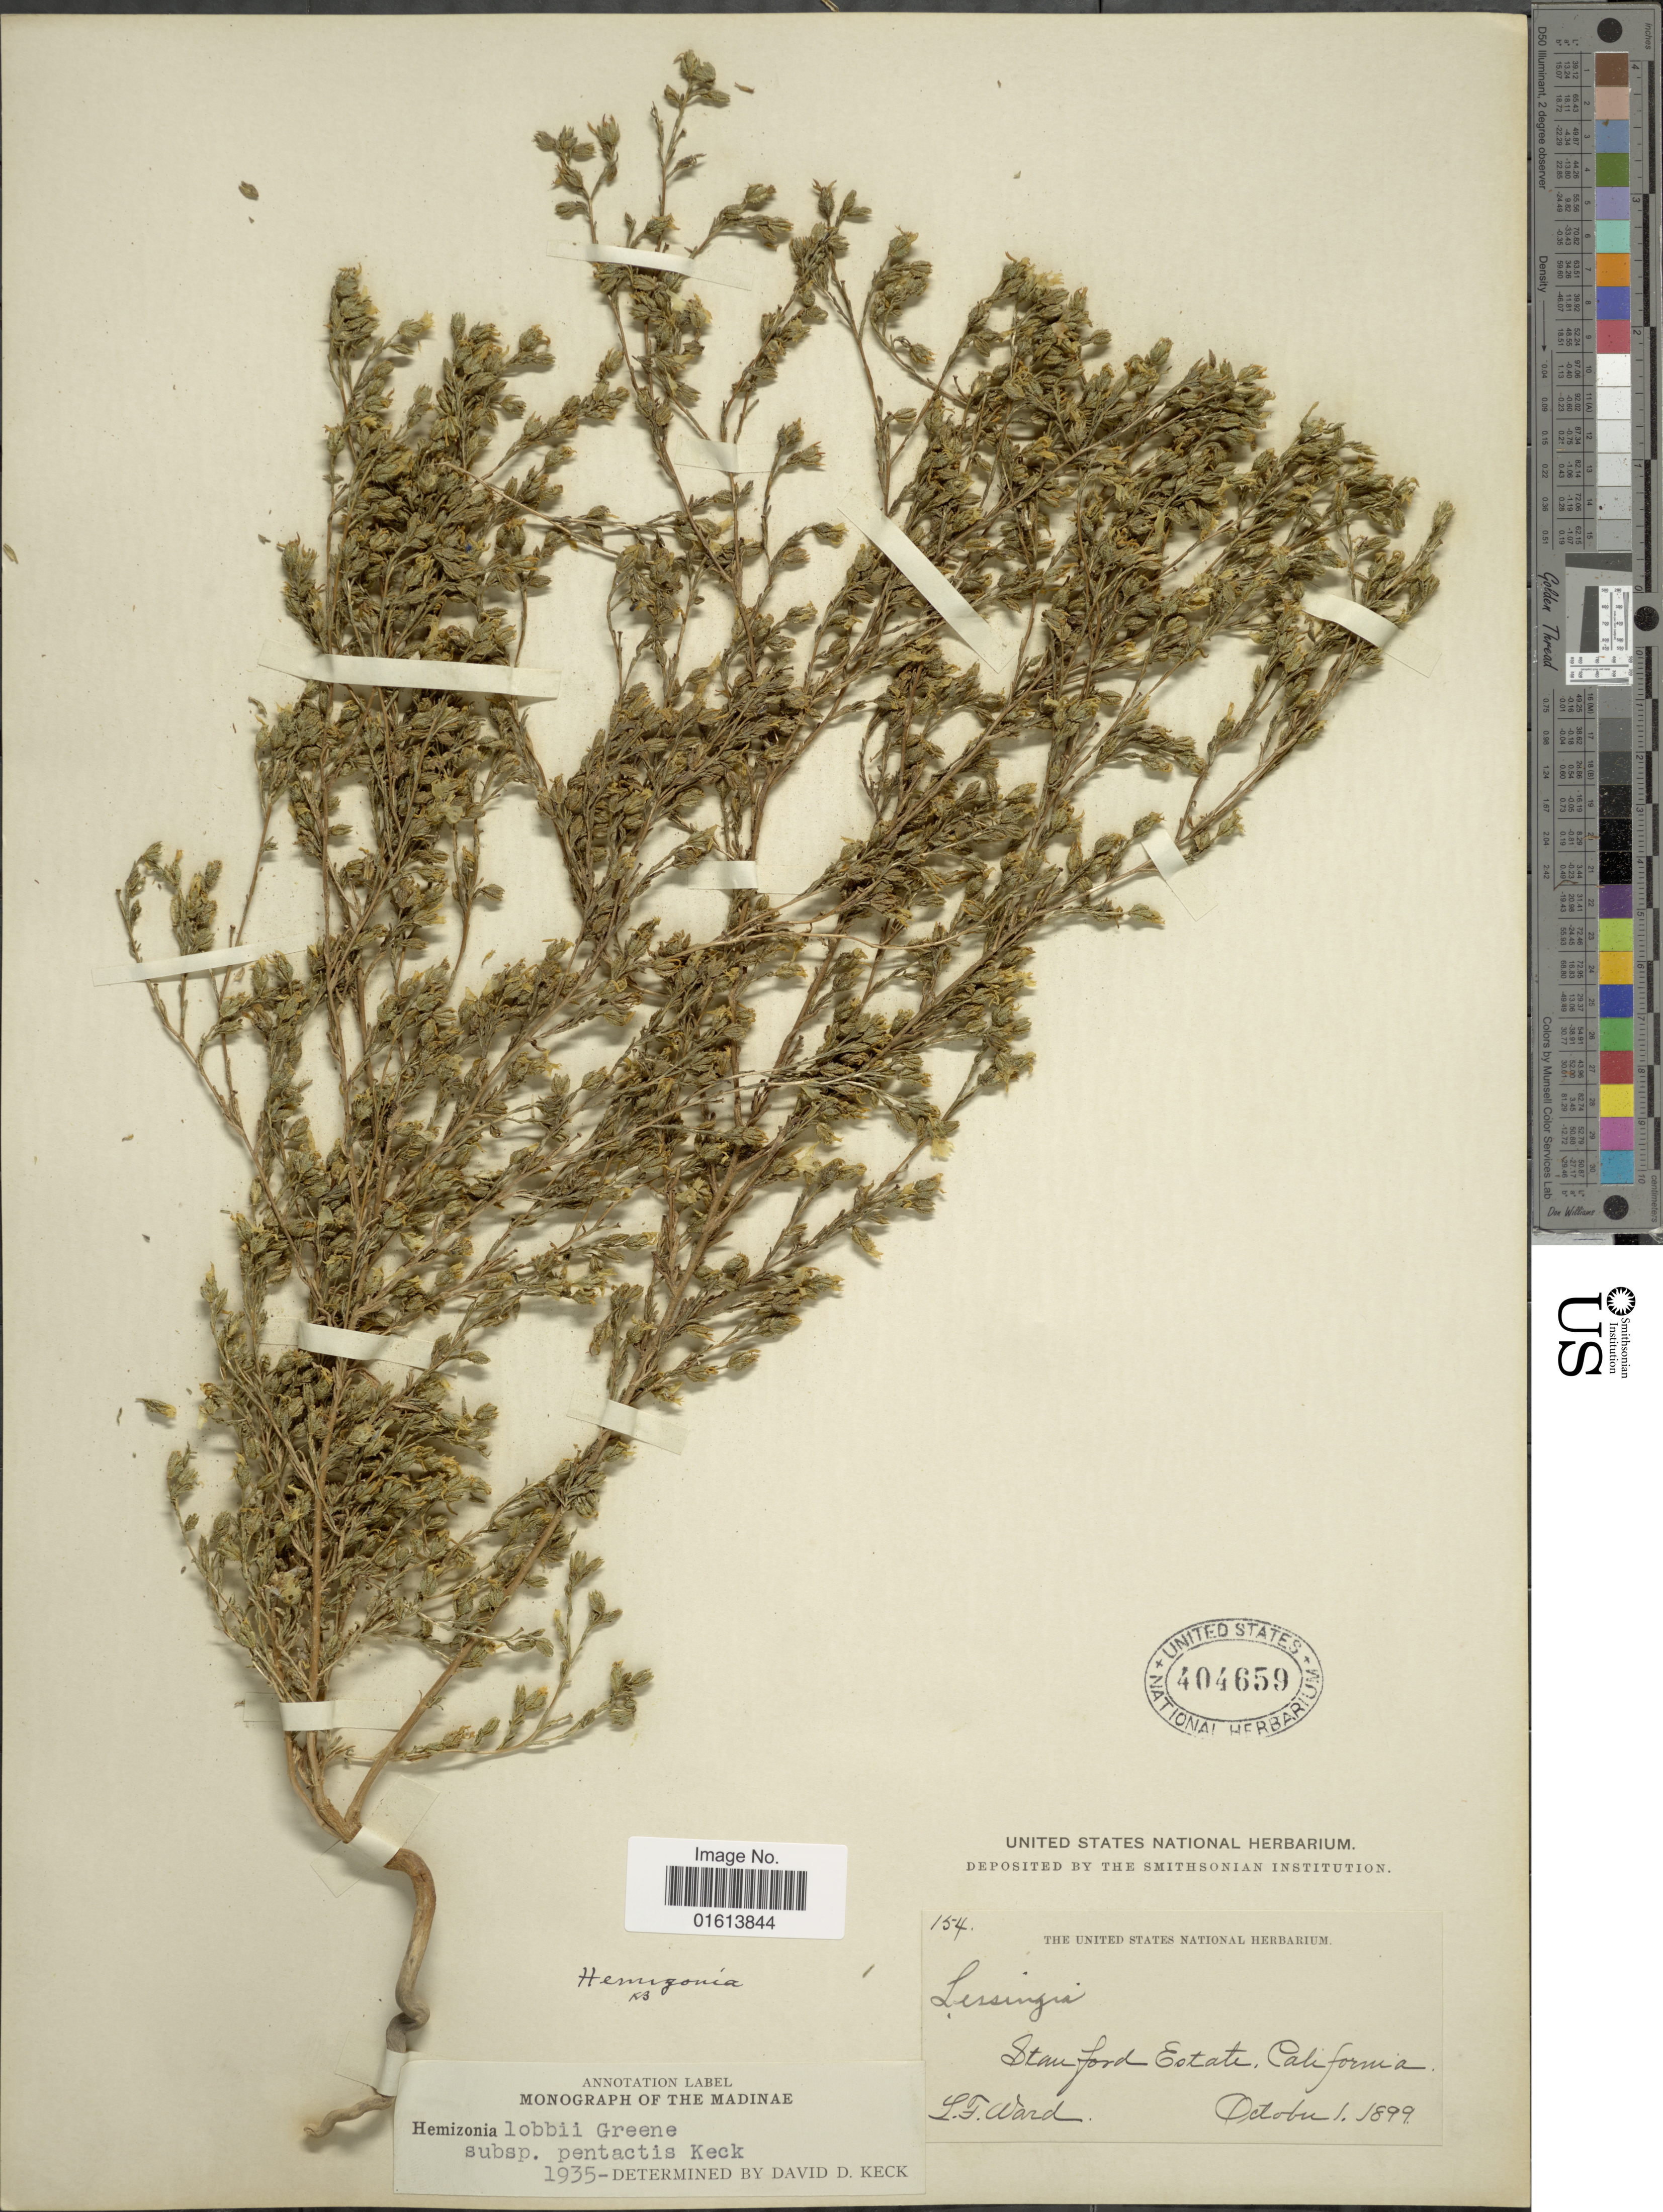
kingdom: Plantae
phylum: Tracheophyta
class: Magnoliopsida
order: Asterales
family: Asteraceae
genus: Deinandra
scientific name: Deinandra lobbii subsp. pentactis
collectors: L. Ward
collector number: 154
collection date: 1899-10-01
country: United States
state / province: California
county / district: Santa Clara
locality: Stanford Estate, California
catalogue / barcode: US 404659